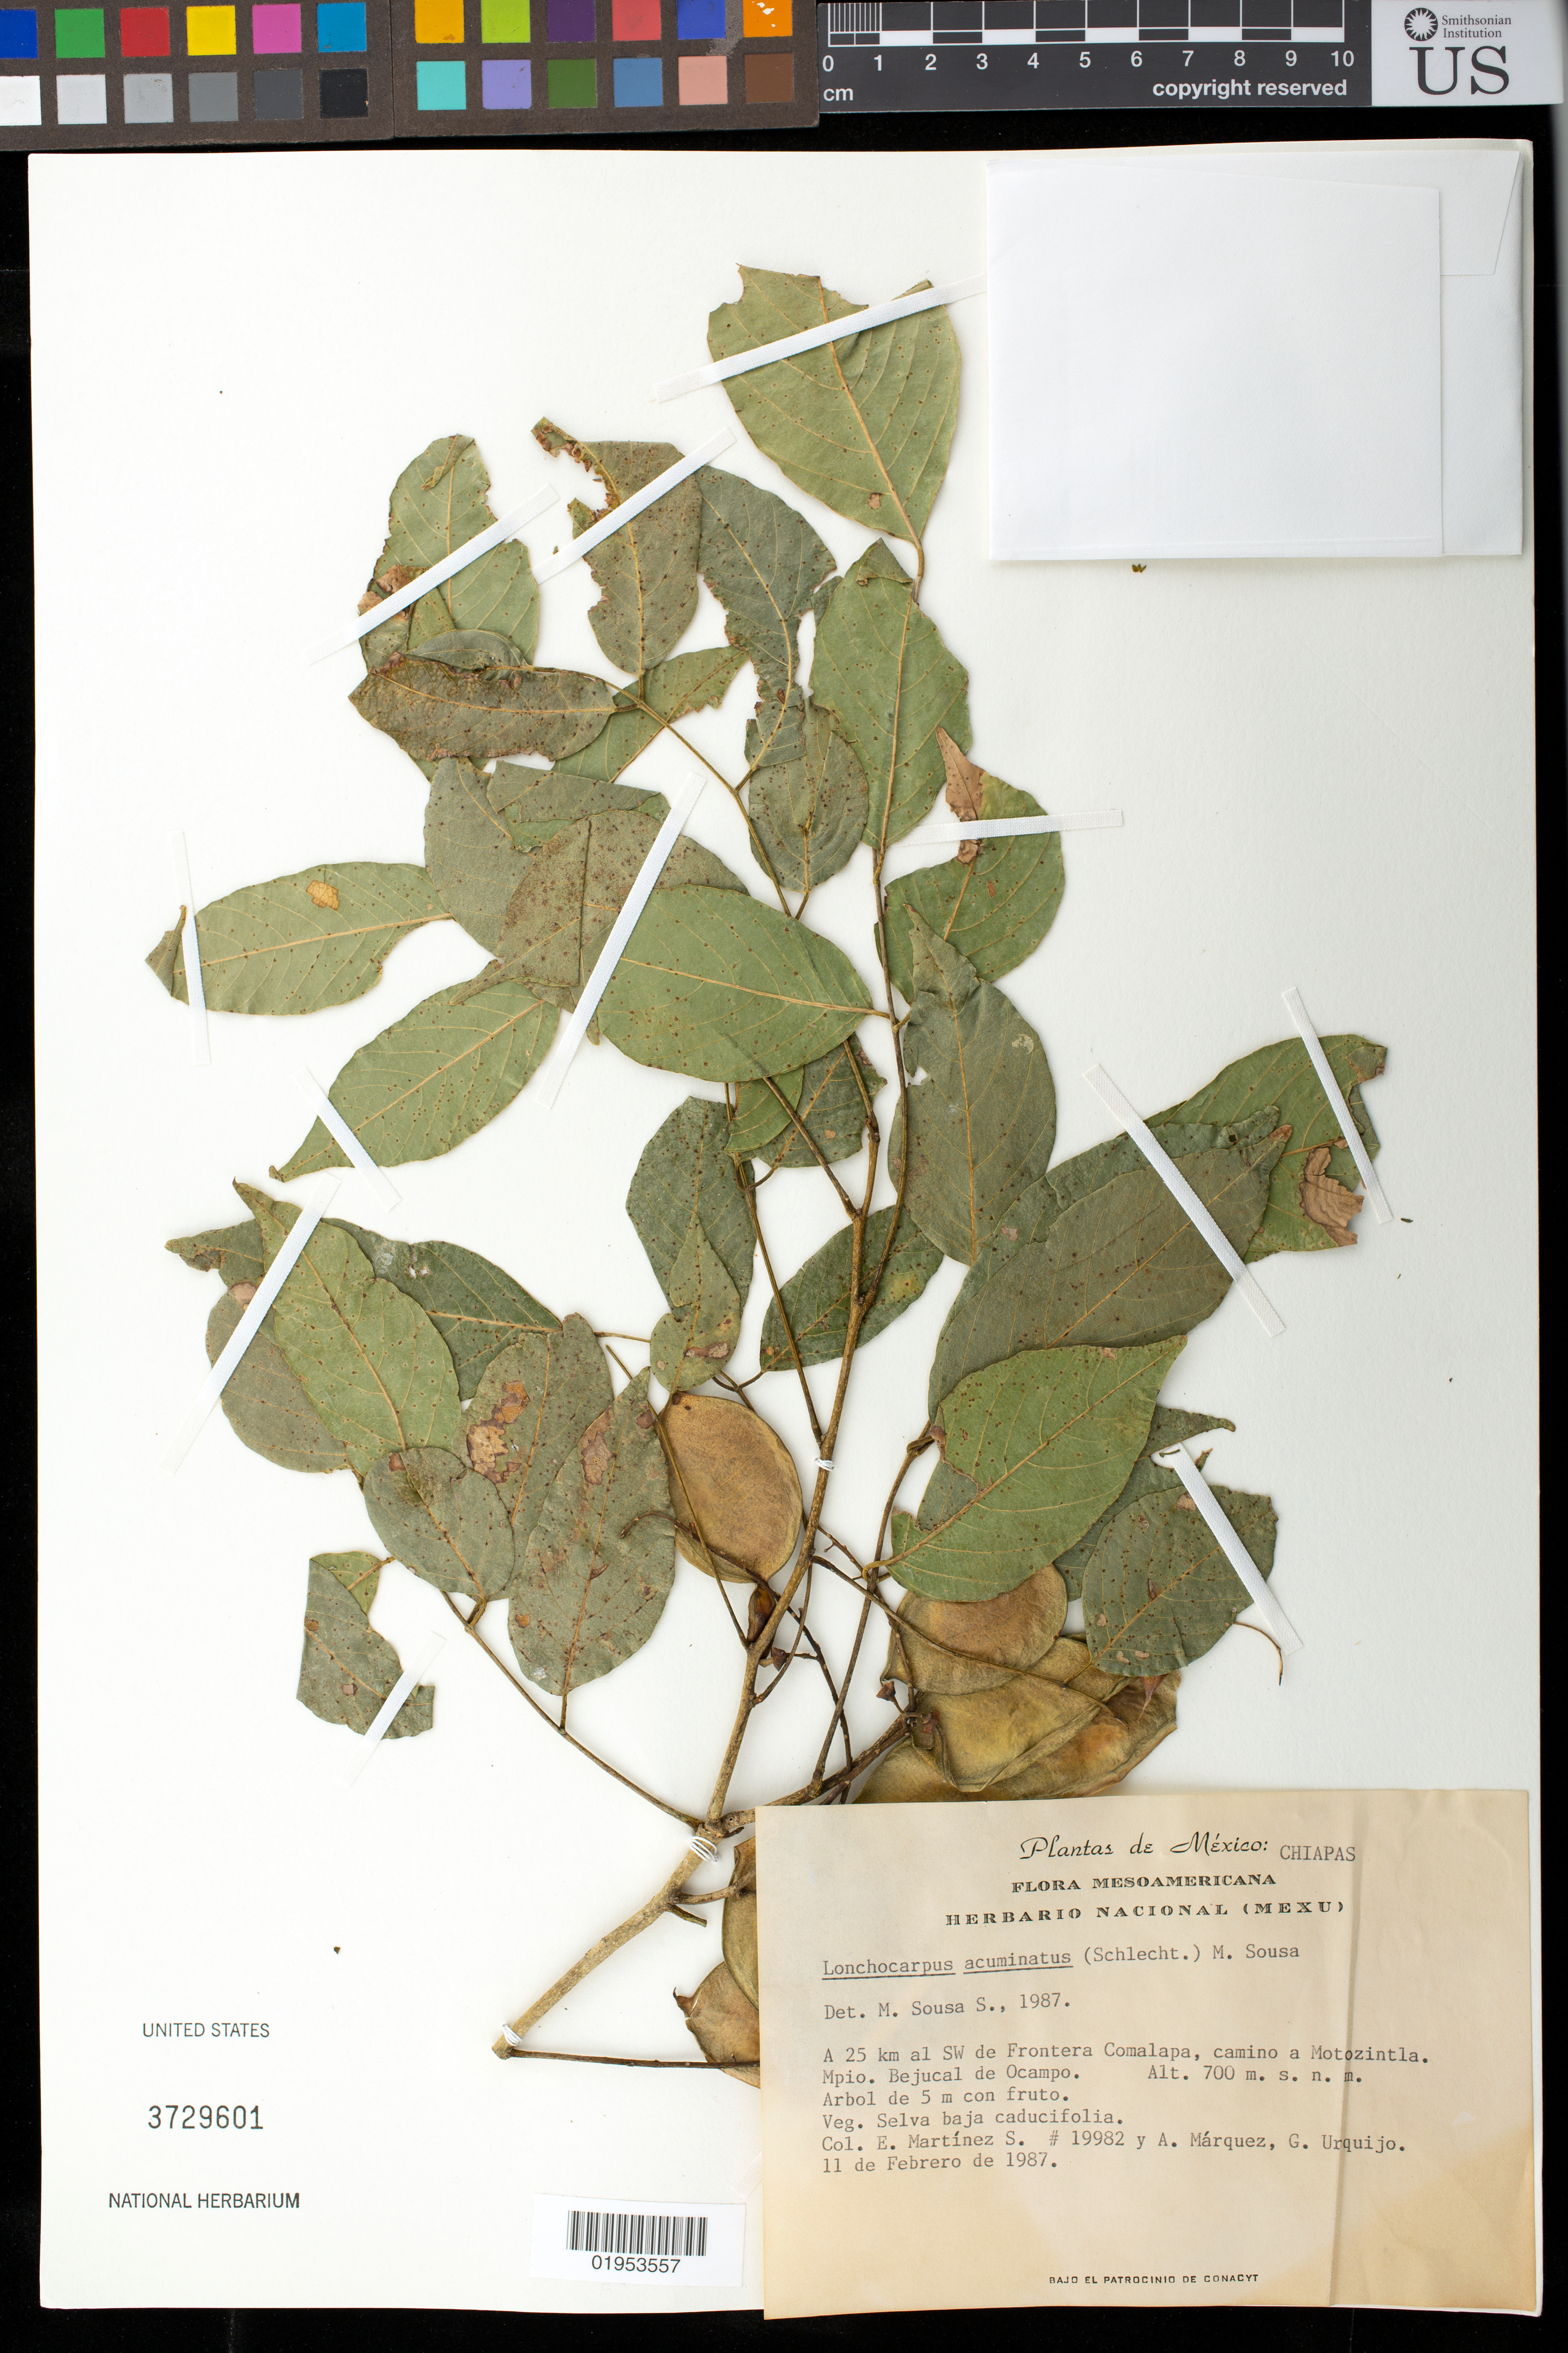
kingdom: Plantae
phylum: Tracheophyta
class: Magnoliopsida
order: Fabales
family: Fabaceae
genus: Lonchocarpus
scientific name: Lonchocarpus acuminatus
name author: (Schltdl.) M. Sousa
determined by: Sousa S., Mario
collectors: E. Martínez Soto, A. Márquez & G. Urquijo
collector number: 19982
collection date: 1987-02-11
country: Mexico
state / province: Chiapas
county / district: Bejucal de Ocampo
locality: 25 km al SW de Frontera Comalapa, camino a Motozintla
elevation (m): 700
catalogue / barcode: US 3729601